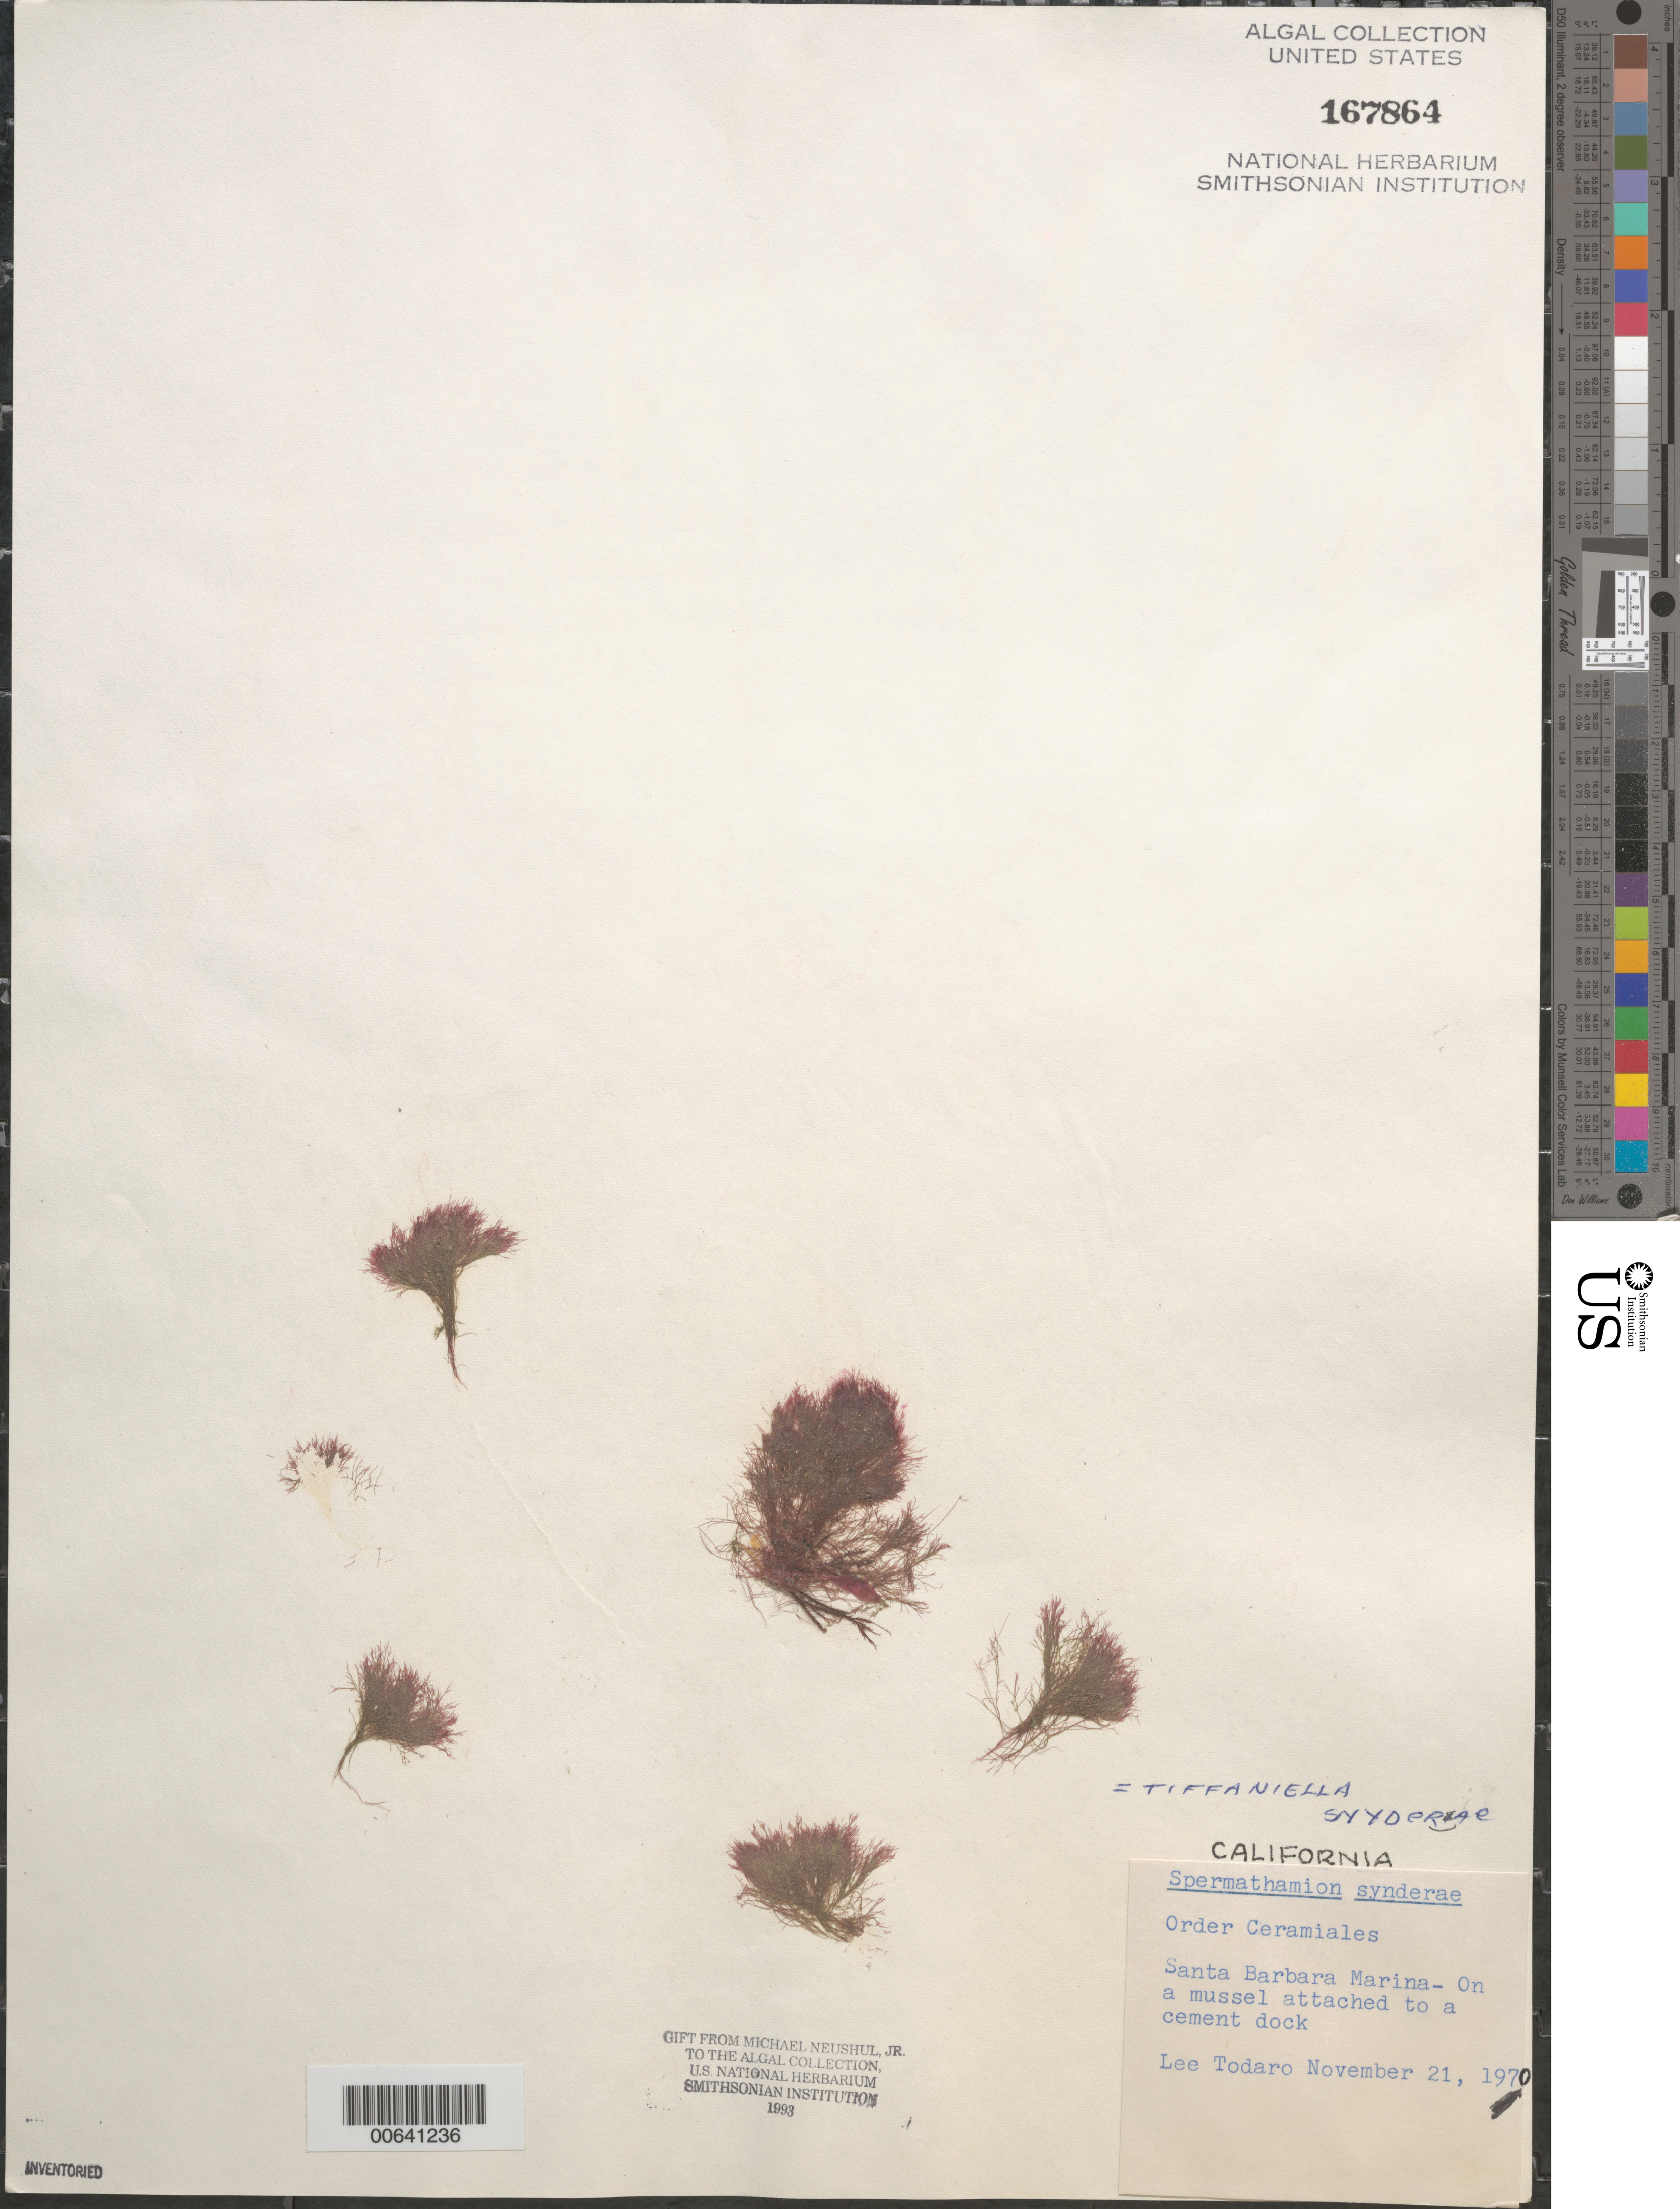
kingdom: Plantae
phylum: Rhodophyta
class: Florideophyceae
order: Ceramiales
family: Wrangeliaceae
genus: Tiffaniella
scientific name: Tiffaniella snyderae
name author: (Farl.) I.A. Abbott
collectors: L. Todaro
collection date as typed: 21 Nov 1970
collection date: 1970-11-21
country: United States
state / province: California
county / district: Santa Barbara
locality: Santa Barbara Marina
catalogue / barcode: US 167864